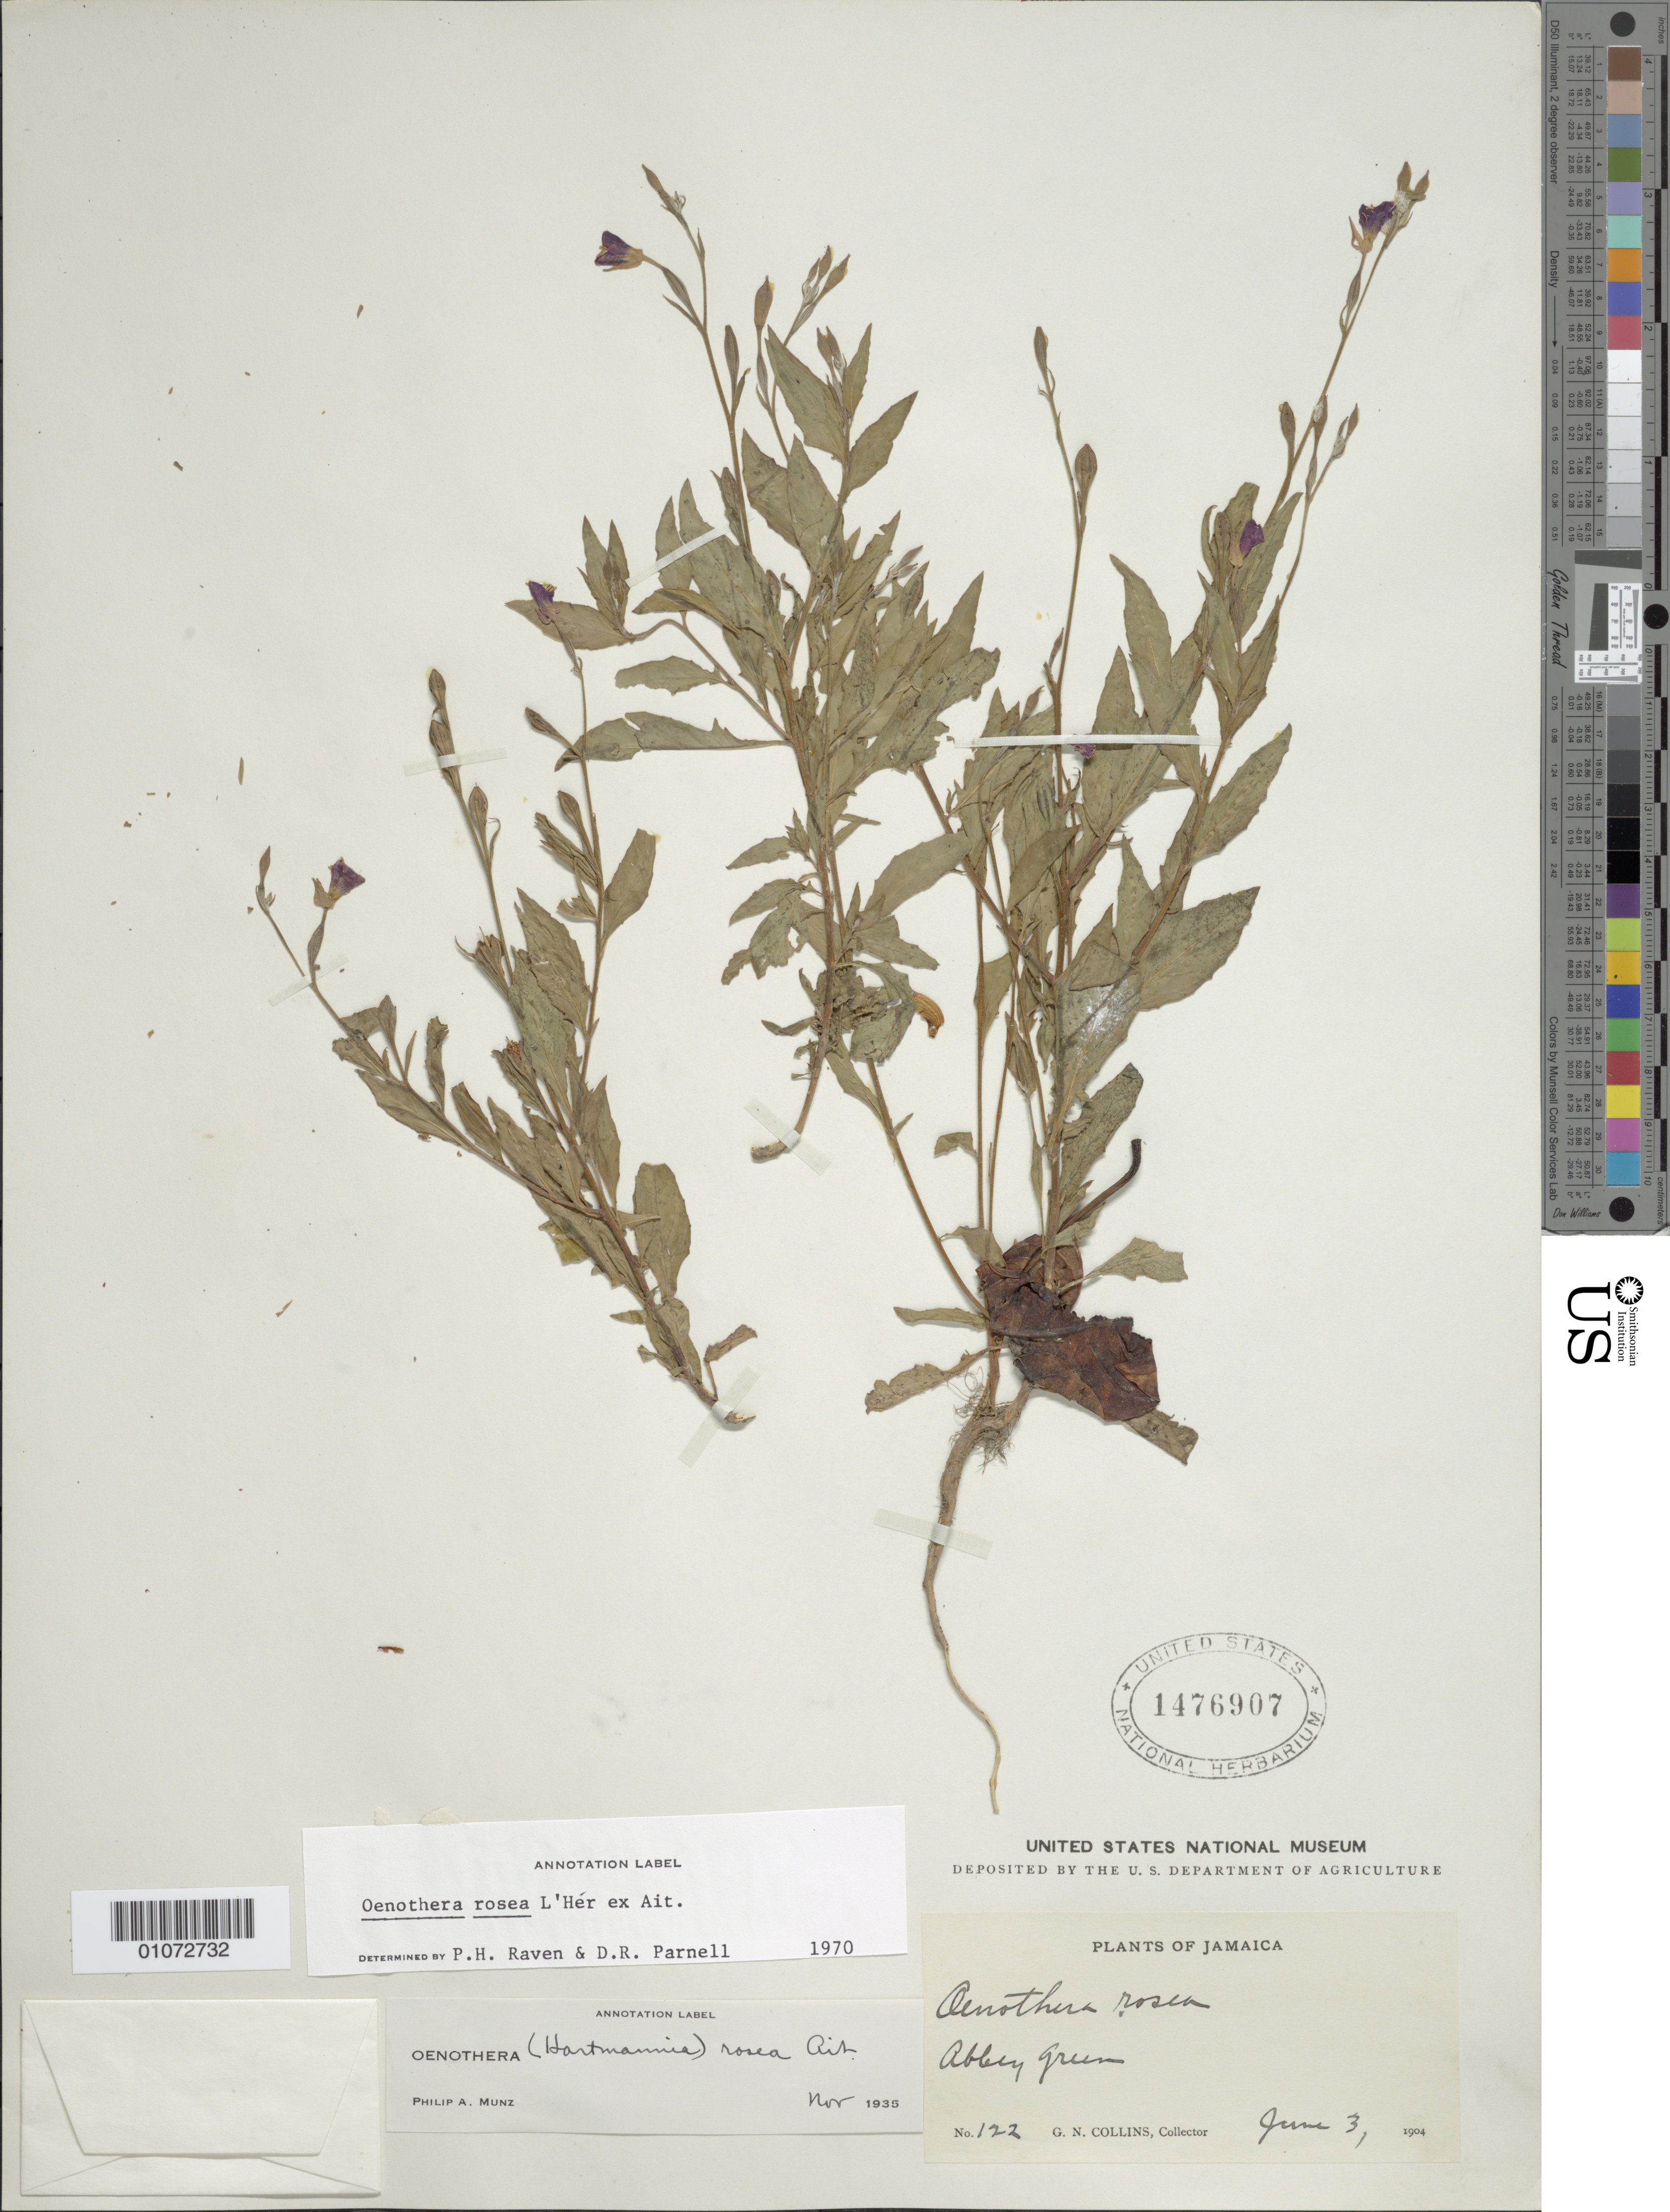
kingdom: Plantae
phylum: Tracheophyta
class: Magnoliopsida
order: Myrtales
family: Onagraceae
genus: Oenothera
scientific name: Oenothera rosea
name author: L'Hér. ex Aiton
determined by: Raven, P. H.; Parnell, D. R.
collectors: G. Collins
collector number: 122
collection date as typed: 03 Jun 1904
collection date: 1904-06-03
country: Jamaica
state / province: Saint Thomas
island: Jamaica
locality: Abbey Green.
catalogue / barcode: US 1476907